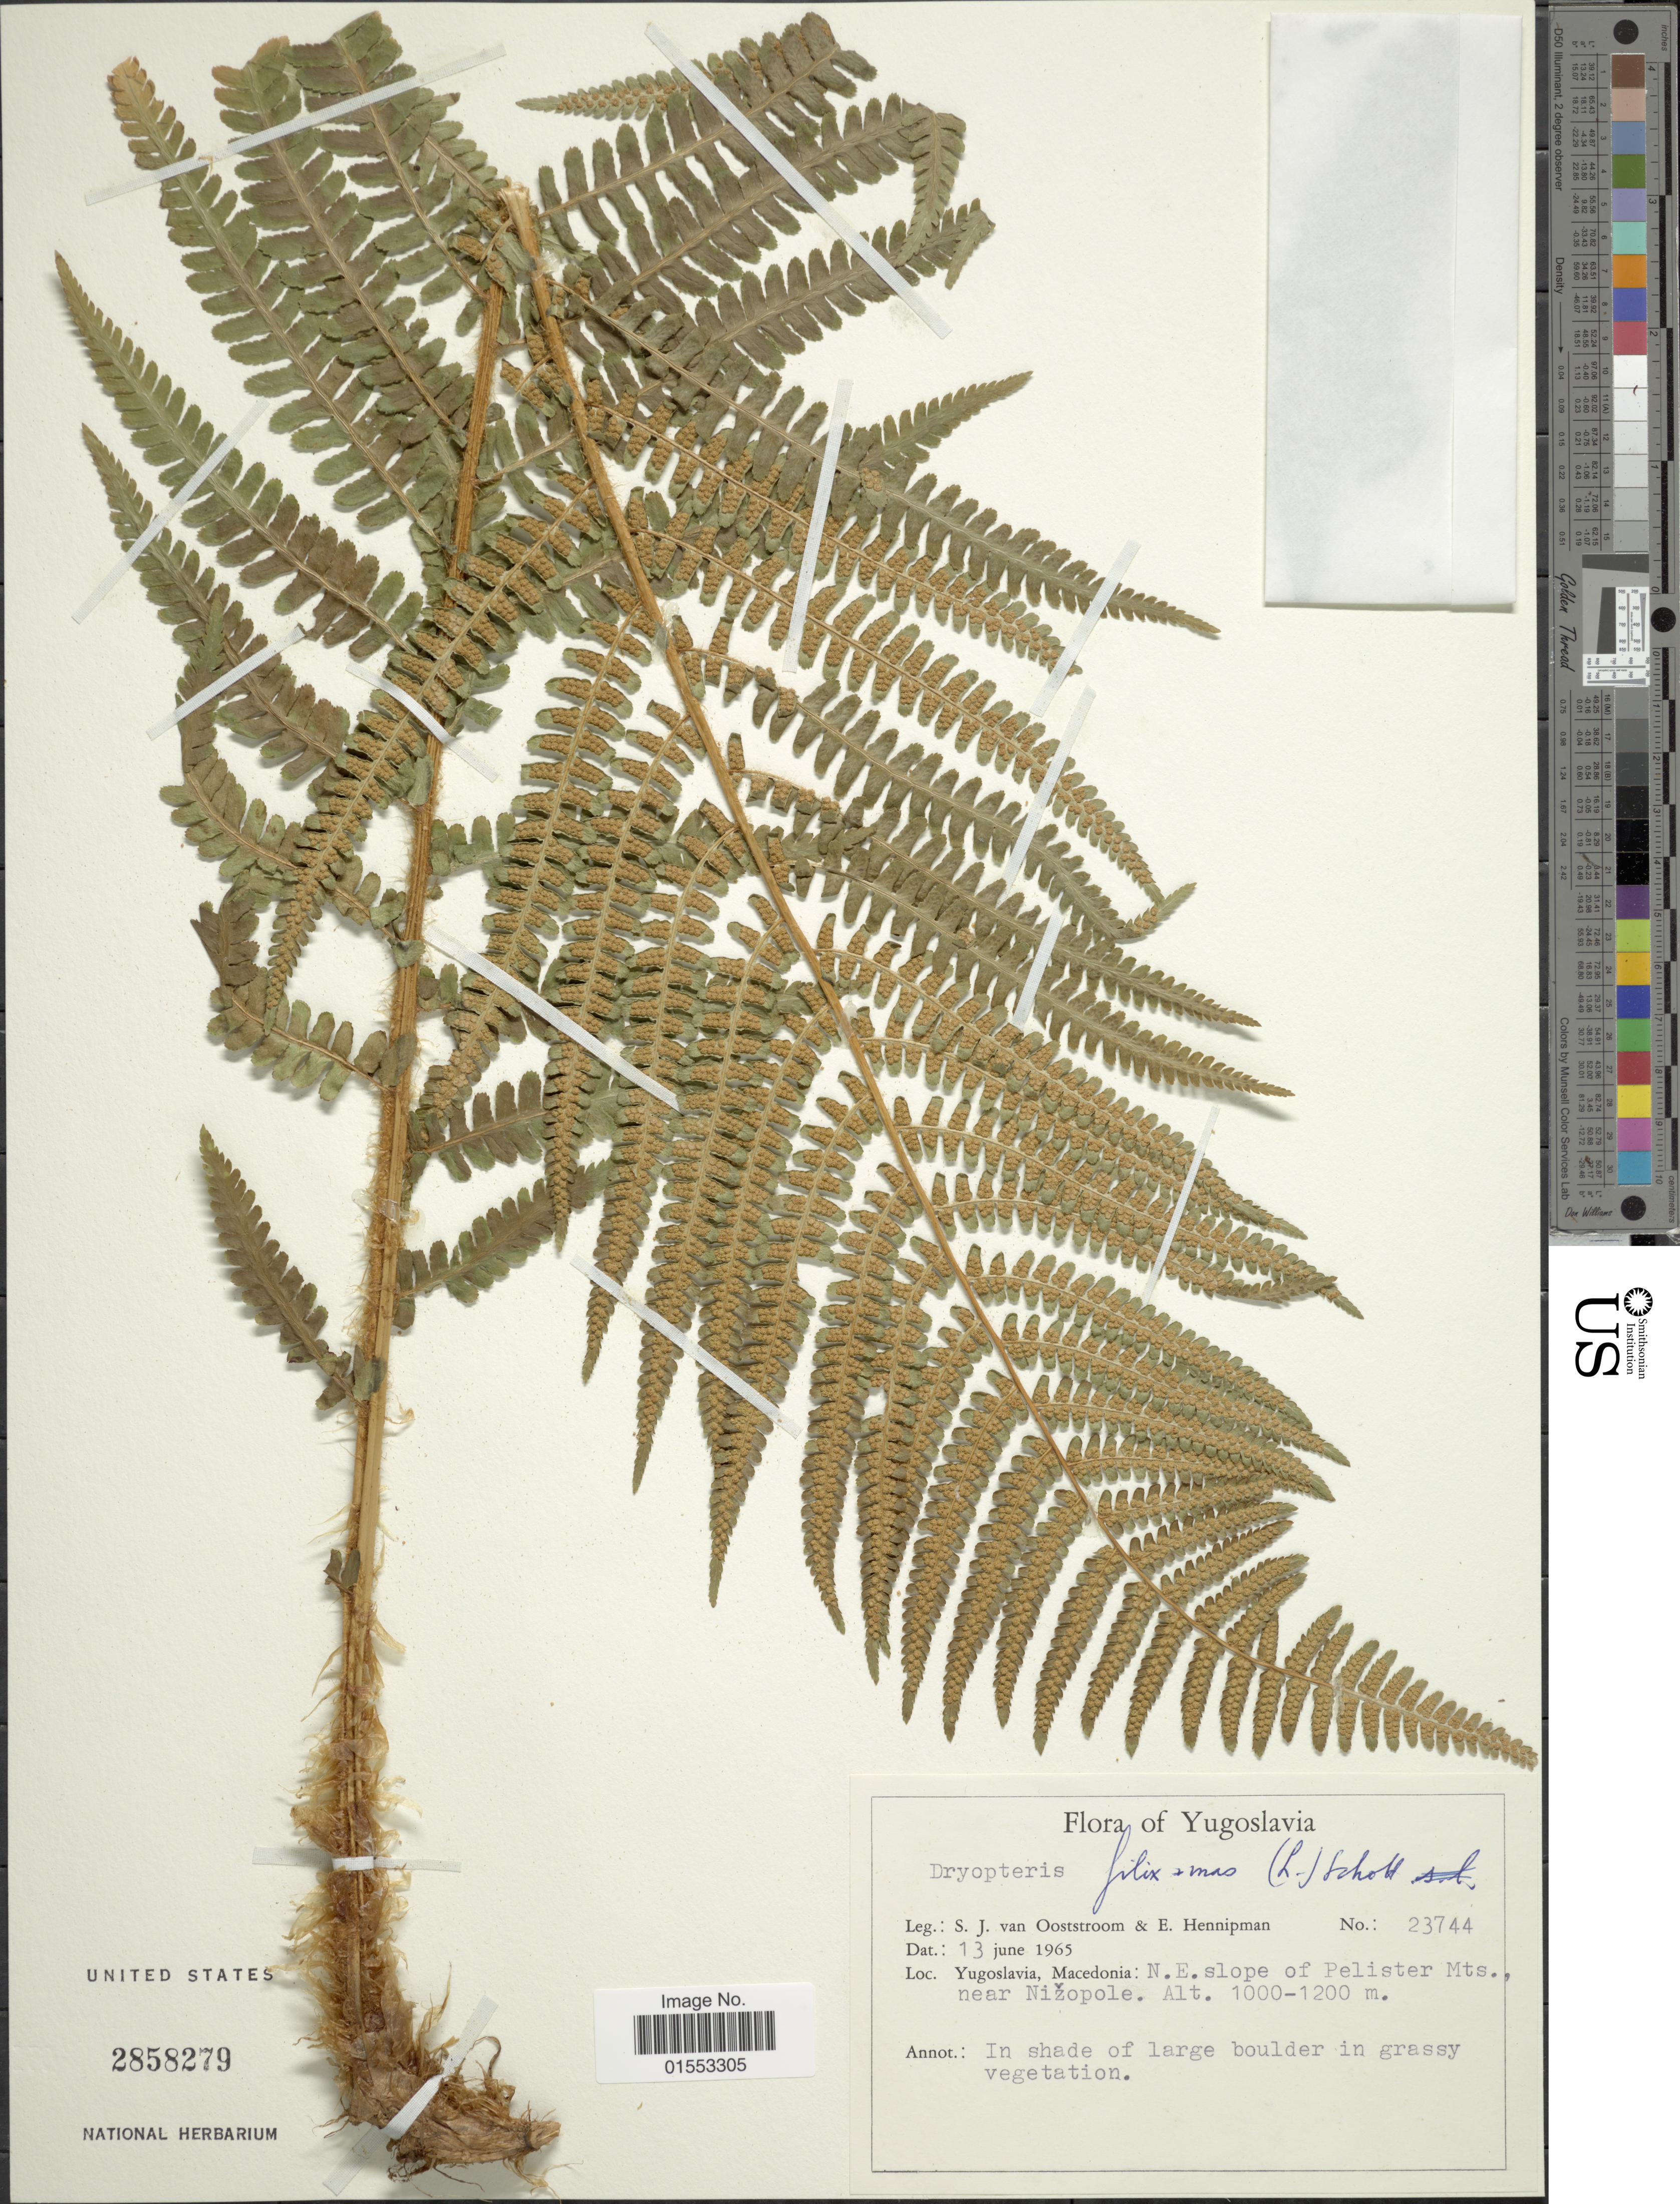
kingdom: Plantae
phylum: Tracheophyta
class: Polypodiopsida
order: Polypodiales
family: Dryopteridaceae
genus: Dryopteris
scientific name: Dryopteris filix-mas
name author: (L.) Schott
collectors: S. J. van Ooststroom & E. Hennipman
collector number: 23744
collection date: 1965-06-13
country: North Macedonia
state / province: Bitola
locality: Yugoslavia, Macedonia: NE slope of Pelister Mts near Nizopole.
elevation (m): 1000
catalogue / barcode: US 2858279